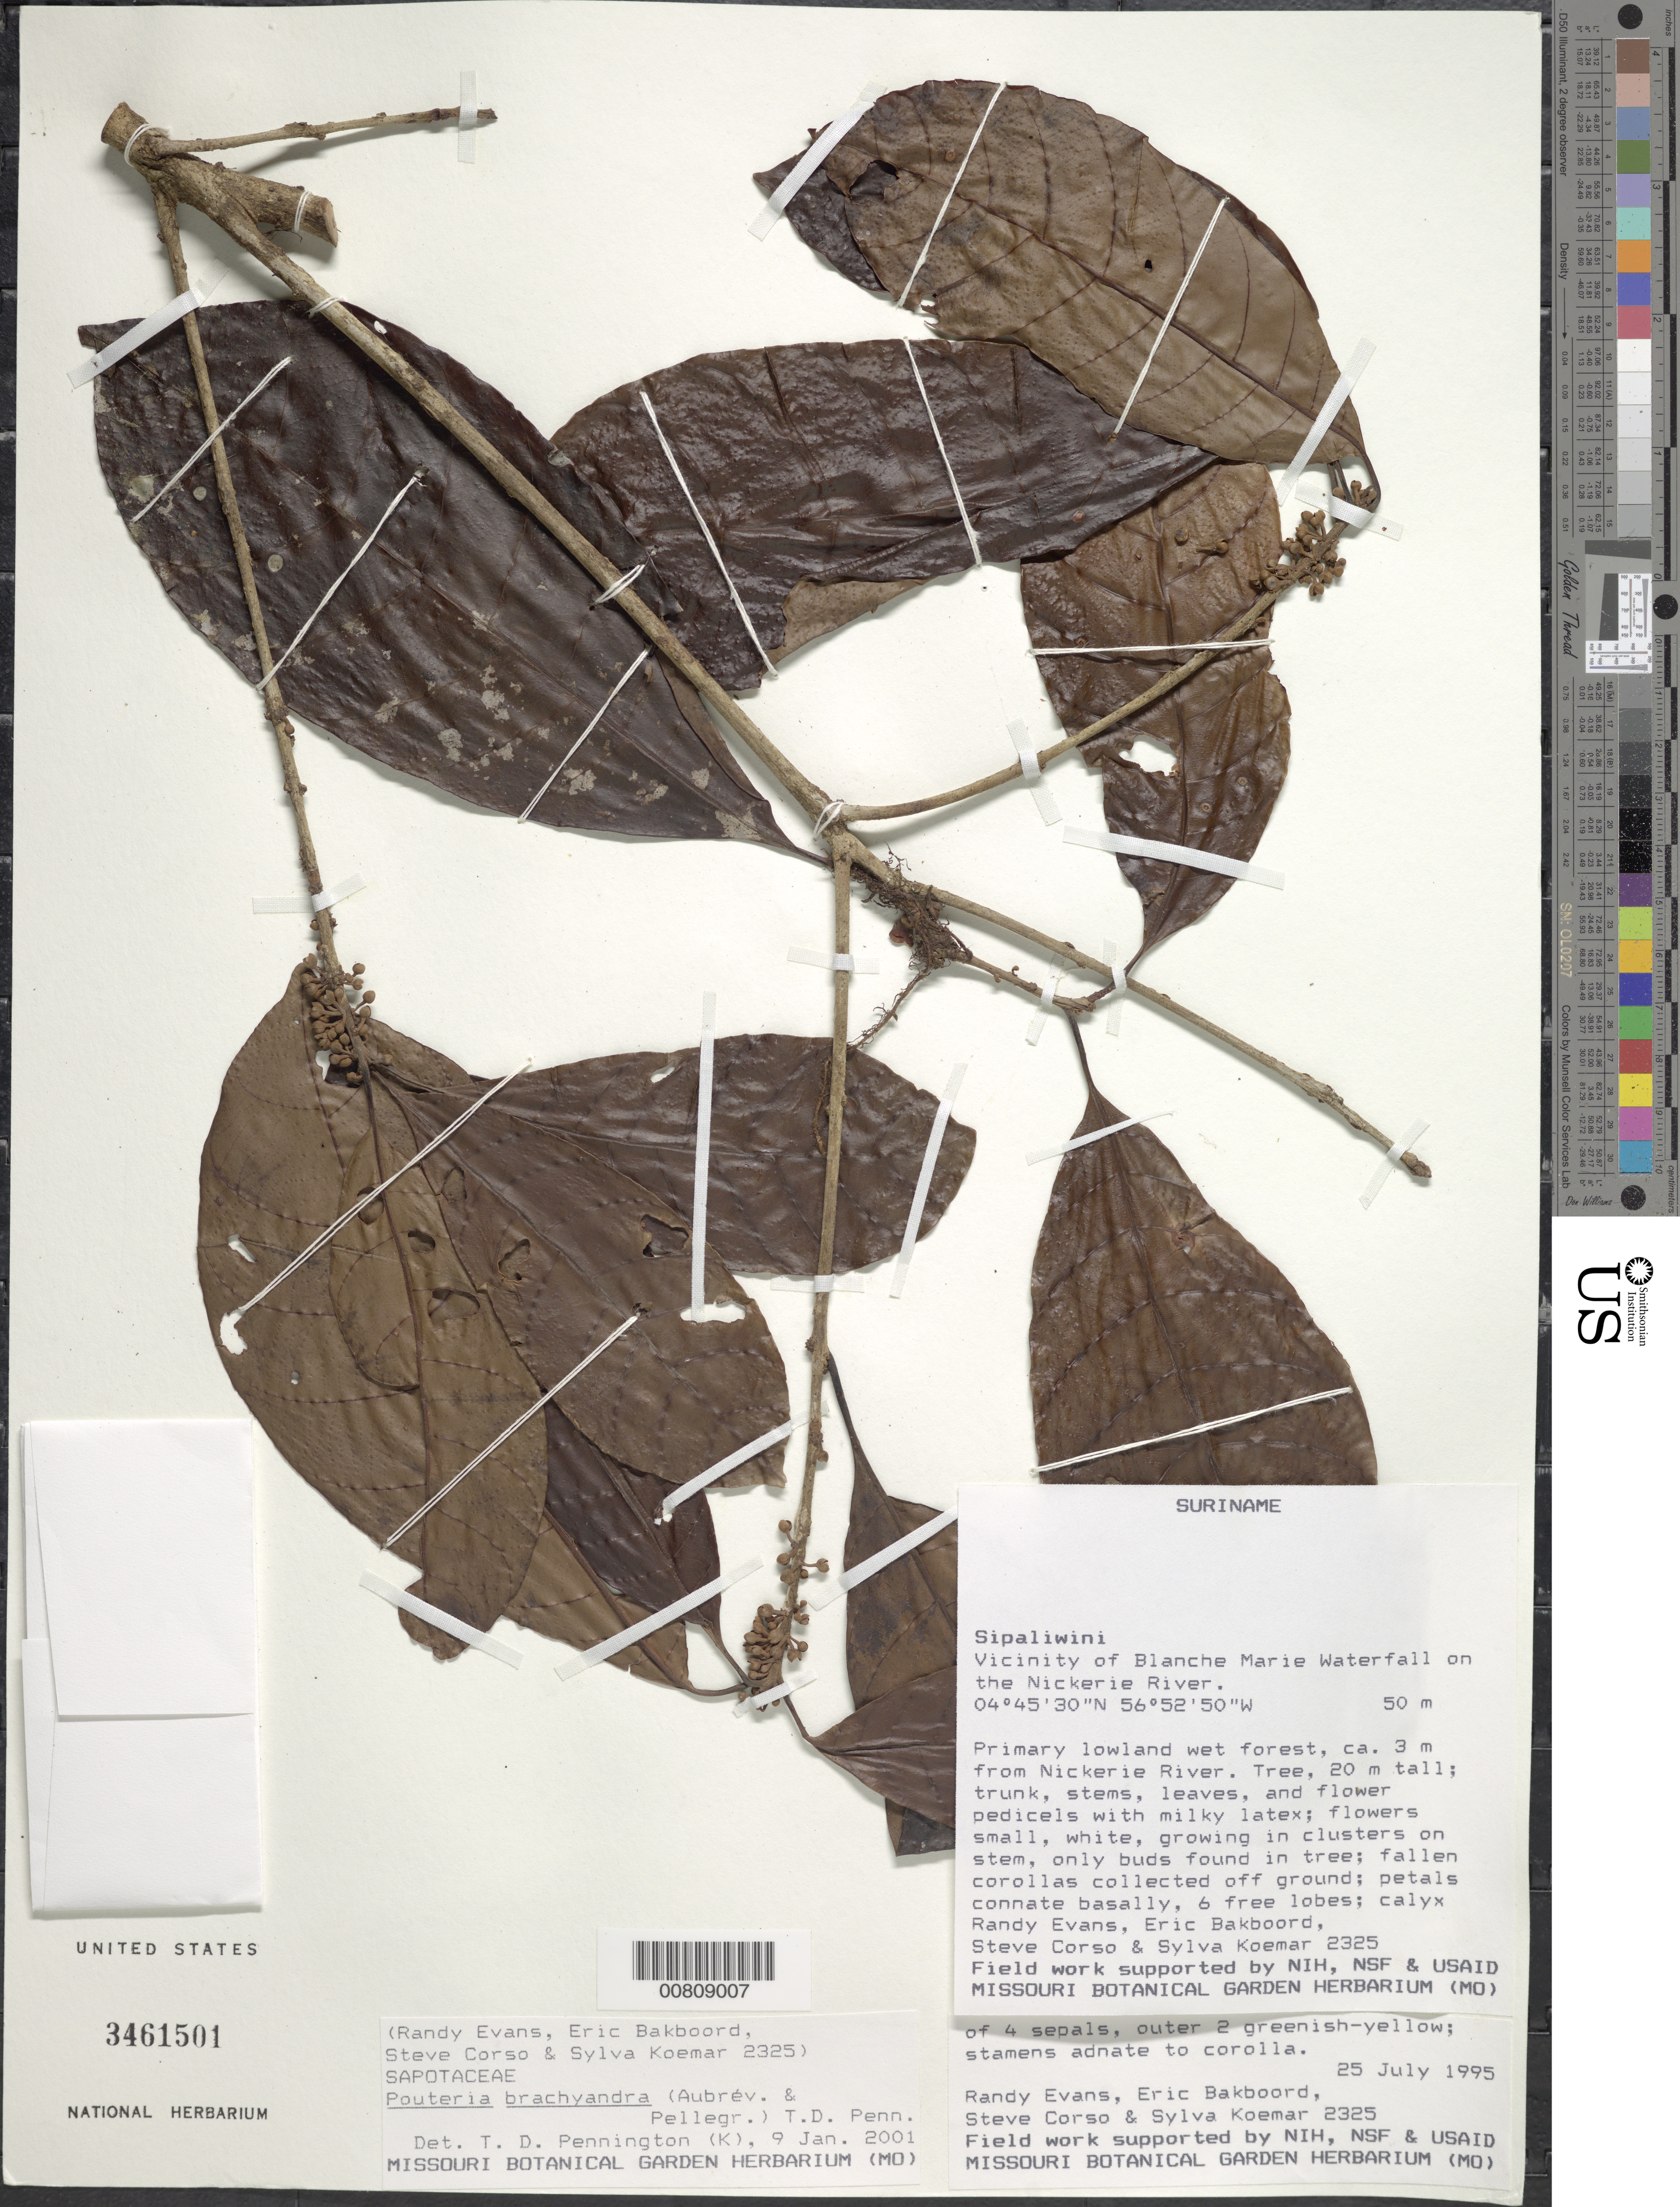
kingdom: Plantae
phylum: Tracheophyta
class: Magnoliopsida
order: Ericales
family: Sapotaceae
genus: Pouteria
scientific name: Pouteria brachyandra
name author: (Aubrév. & Pellegr.) T.D. Penn.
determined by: Pennington, T. D., (K)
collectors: R. Evans, E. Bakboord, S. Corso & S. Koemar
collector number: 2325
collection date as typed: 25-Jul-95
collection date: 1995-07-25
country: Suriname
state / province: Sipaliwini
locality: Blanche Marie Waterfall, vic., on Nickerie R.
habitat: Primary lowland wet forest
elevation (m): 50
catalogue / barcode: US 3461501